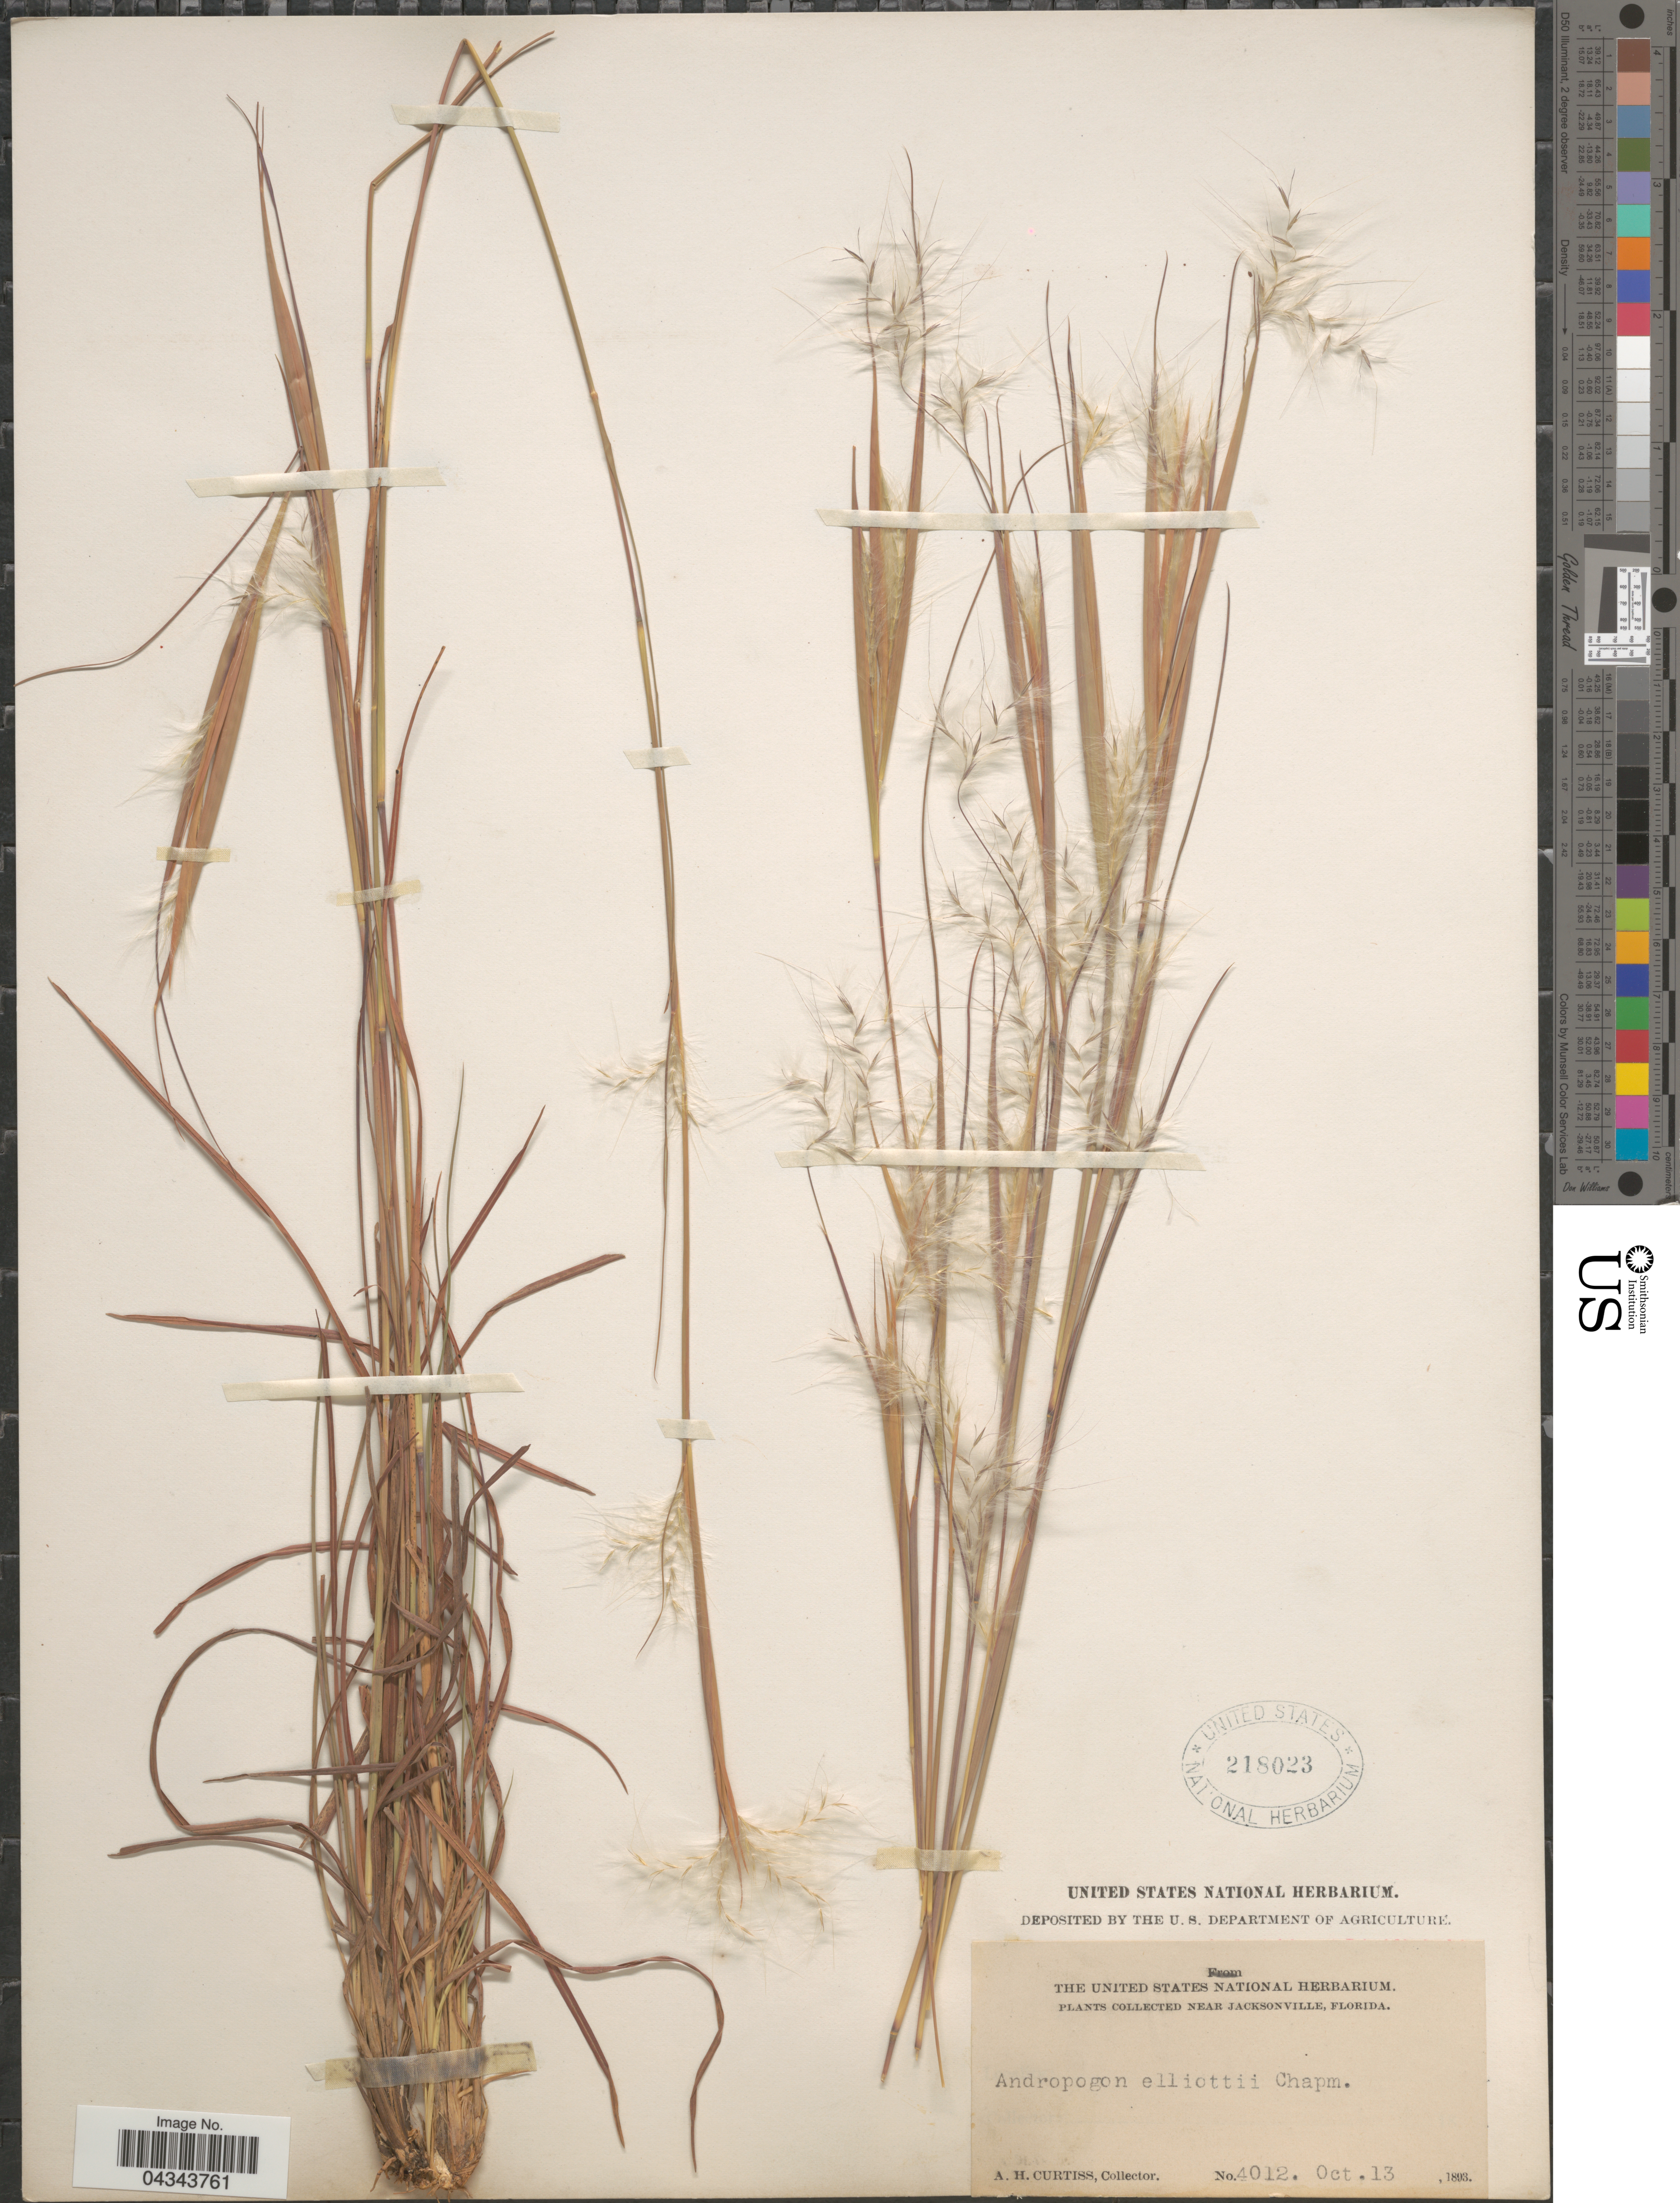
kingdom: Plantae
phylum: Tracheophyta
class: Liliopsida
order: Poales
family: Poaceae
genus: Andropogon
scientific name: Andropogon ternarius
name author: Michx.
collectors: A. H. Curtiss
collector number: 4012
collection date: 1893-10-13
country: United States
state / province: Florida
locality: Near Jacksonville.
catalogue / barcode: US 218023